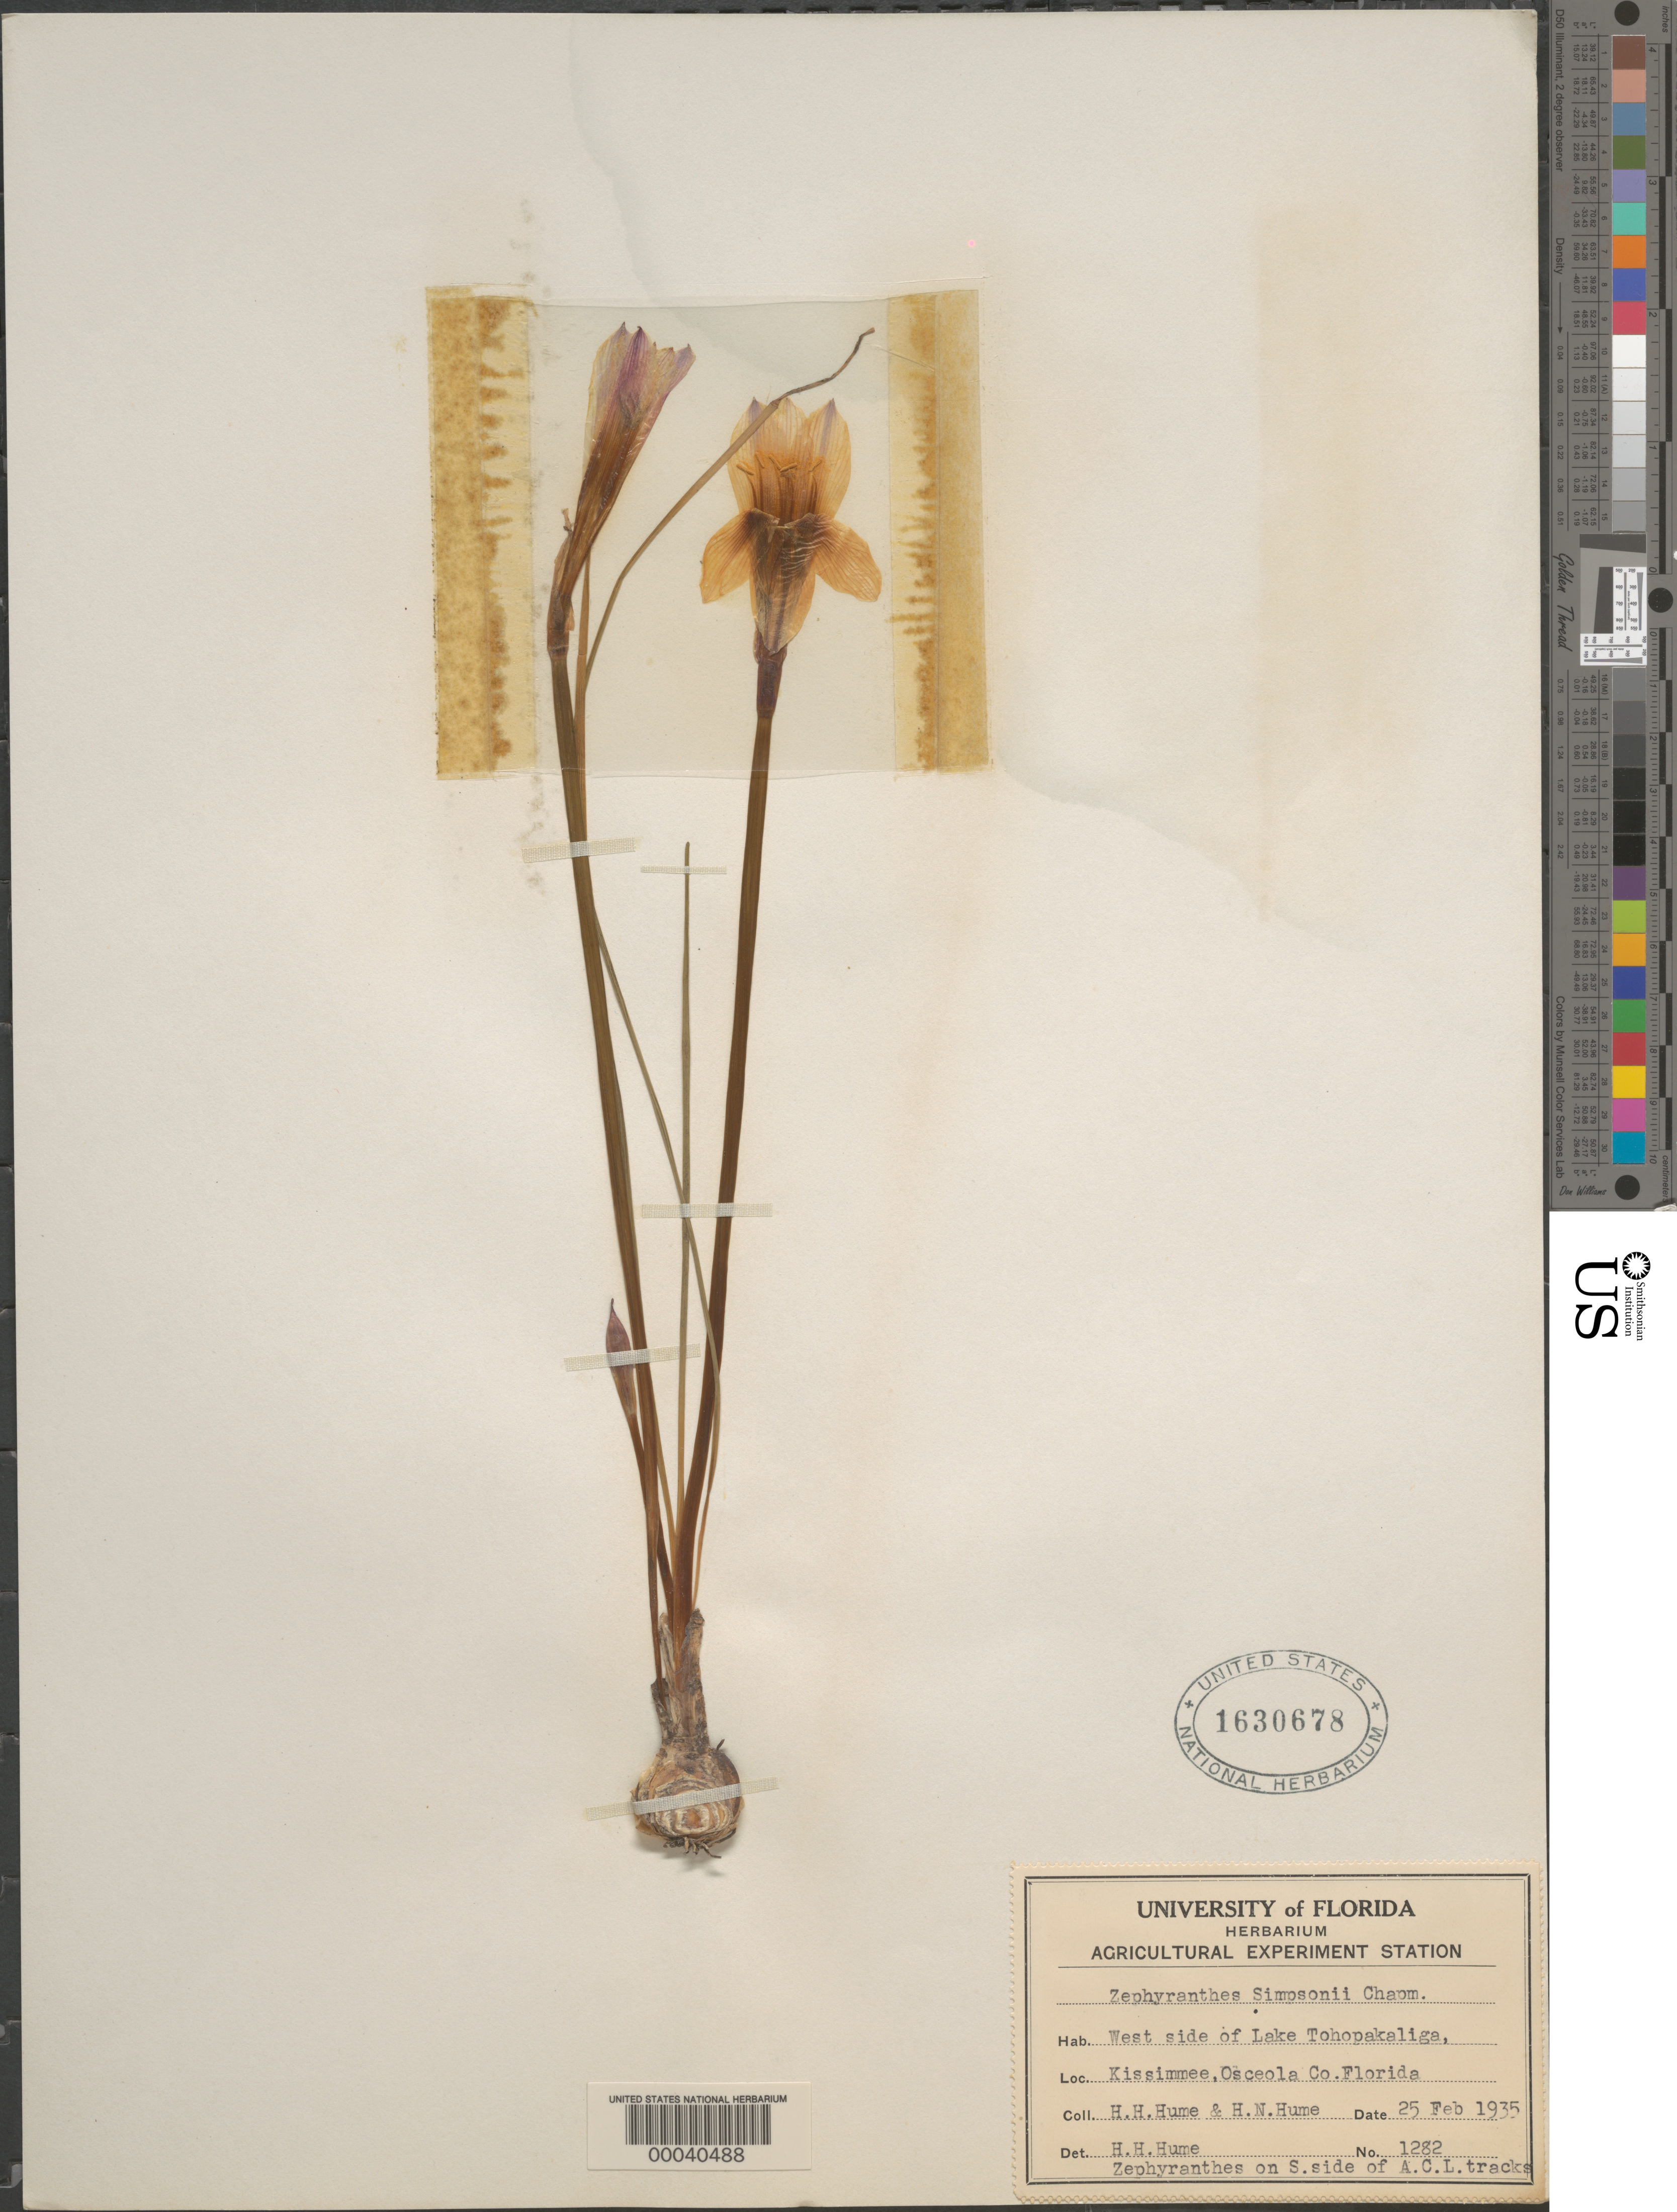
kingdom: Plantae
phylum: Tracheophyta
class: Liliopsida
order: Asparagales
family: Amaryllidaceae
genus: Zephyranthes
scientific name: Zephyranthes simpsonii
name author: Chapm.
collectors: H. Hume & H. Hume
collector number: Univ Of Fl Herb 1282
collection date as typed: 25 Feb 1935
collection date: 1935-02-25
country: United States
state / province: Florida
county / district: Osceola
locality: W side of lake tohopakaliga, kissimmee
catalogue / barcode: US 1630678